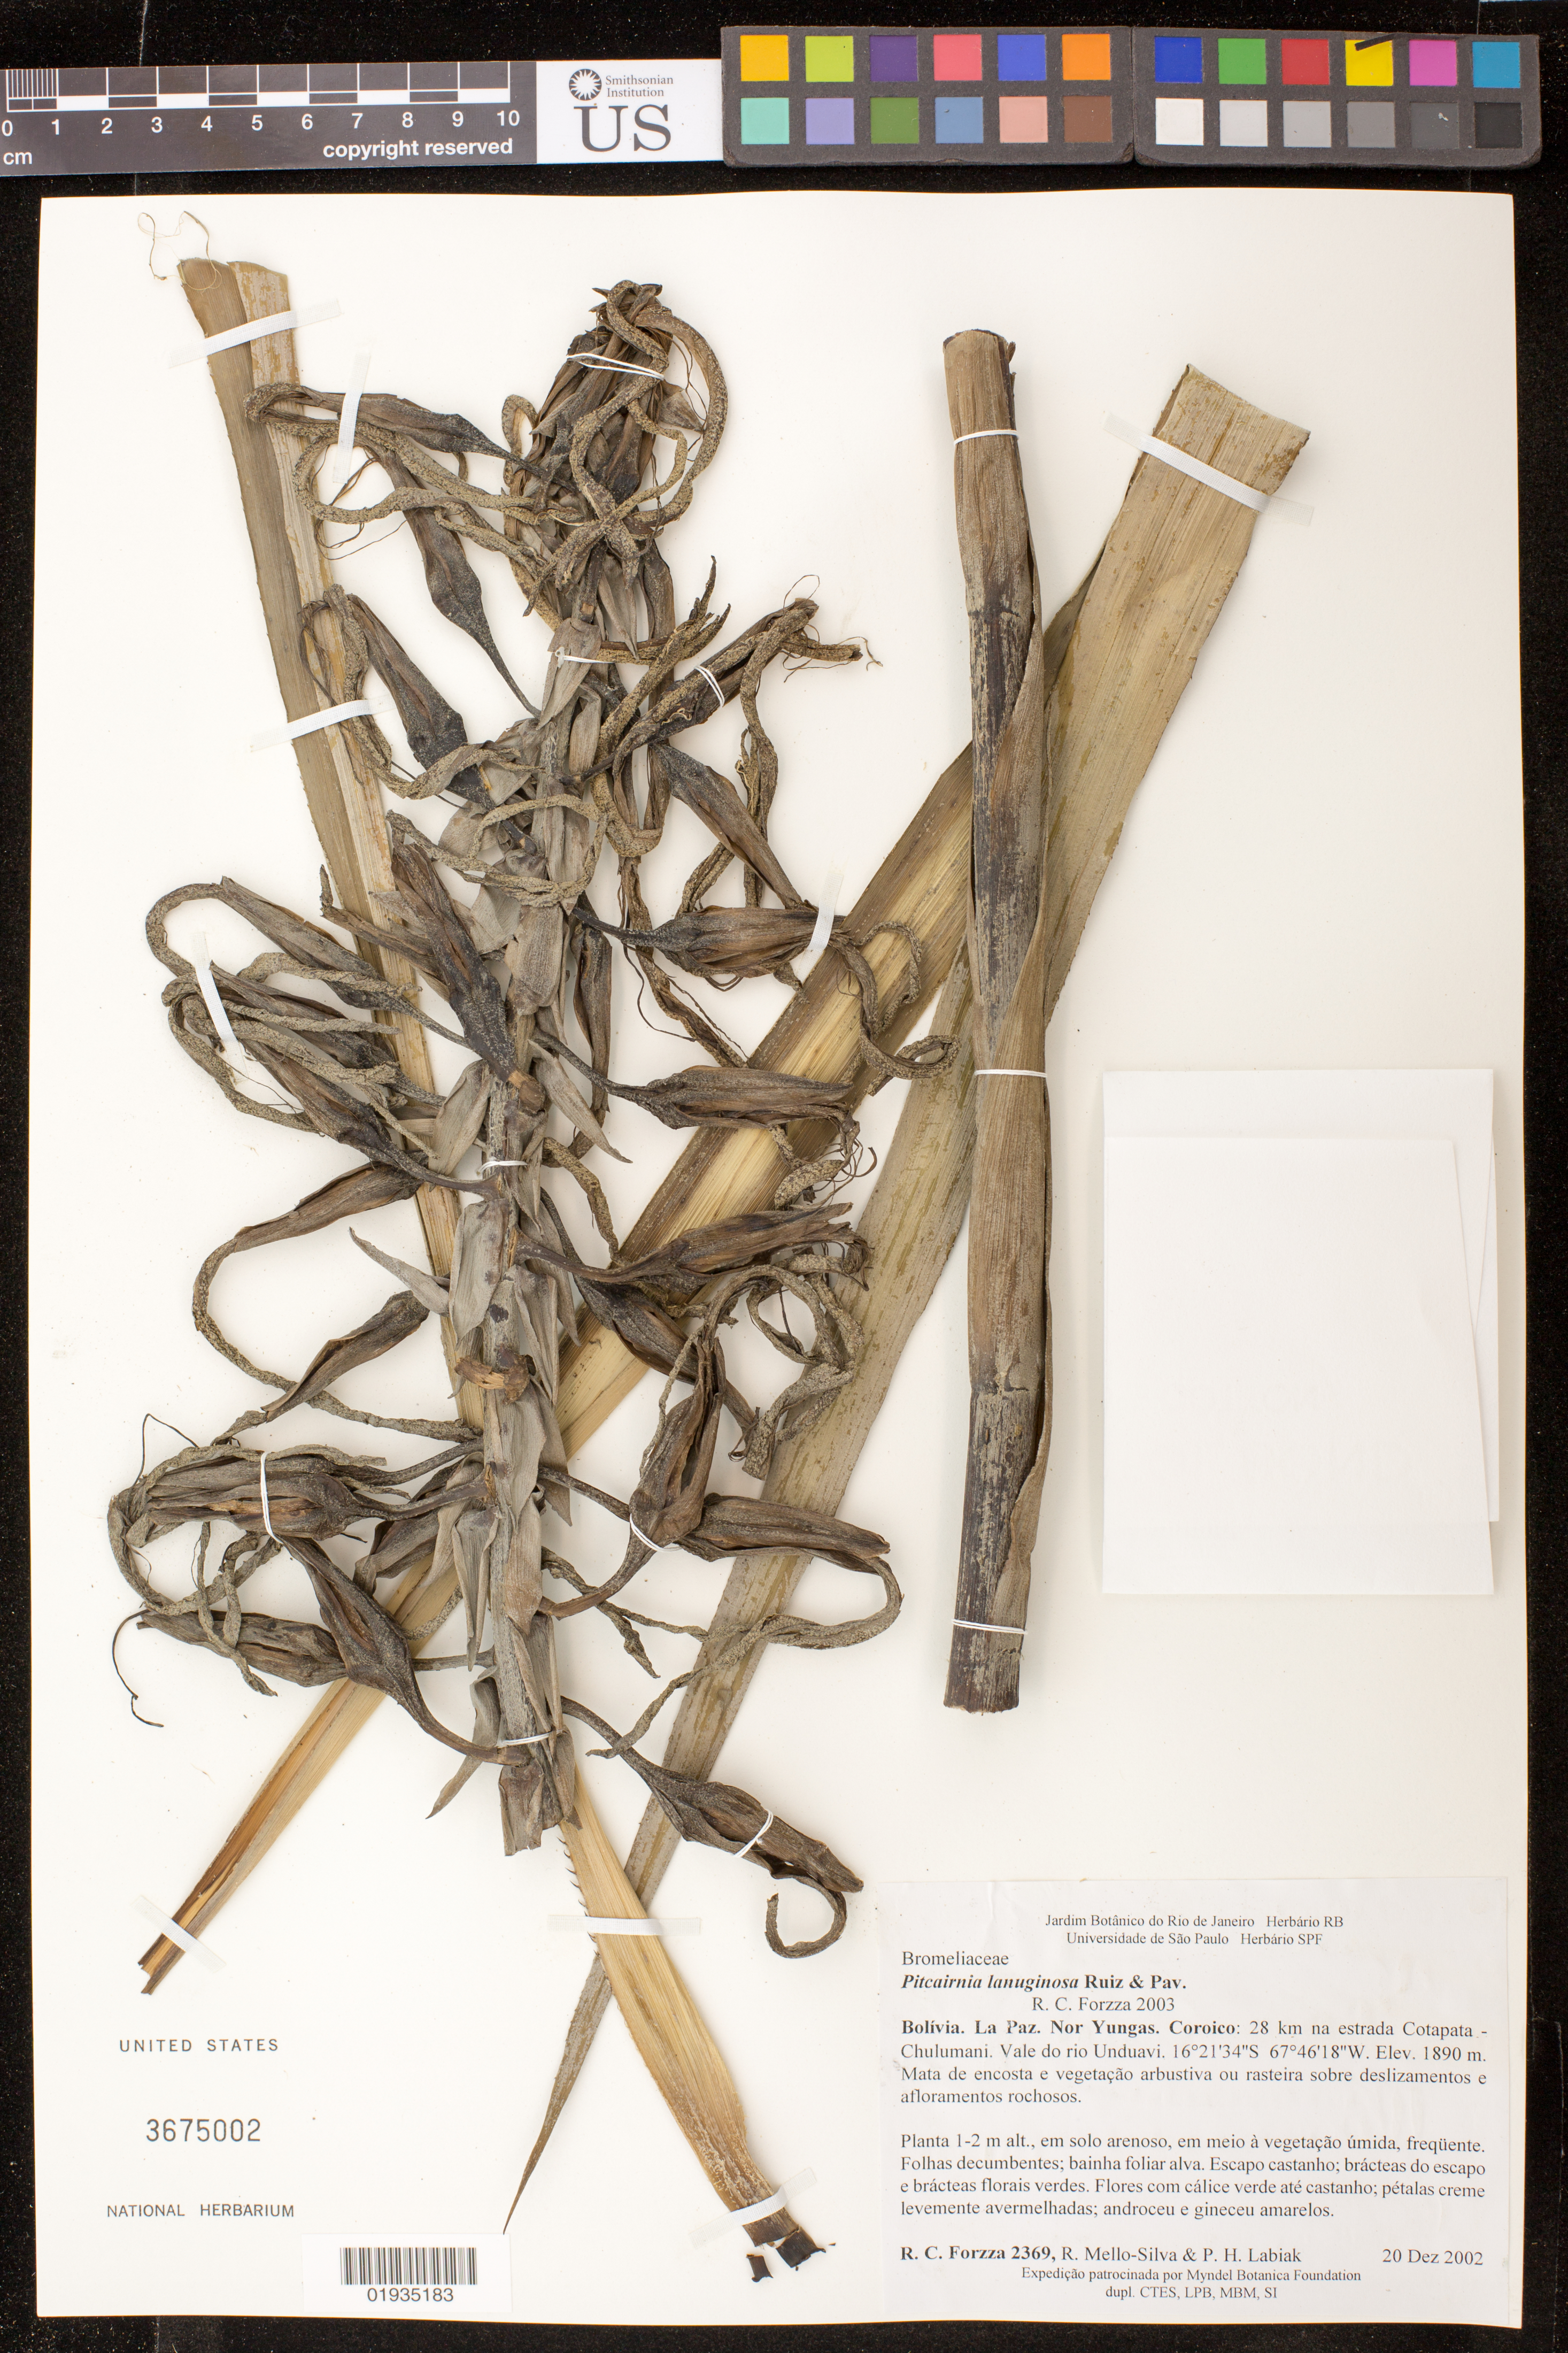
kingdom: Plantae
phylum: Tracheophyta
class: Liliopsida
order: Poales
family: Bromeliaceae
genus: Pitcairnia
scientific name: Pitcairnia lanuginosa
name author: Ruiz & Pav.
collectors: R. C. Forzza, R. Mello-Silva & P. H. Labiak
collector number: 2369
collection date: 2002-12-20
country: Bolivia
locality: La Paz. Nor Yungas. Coroico: 28km na estrada Cotapata-Chulumani. Vale do rio Unduavi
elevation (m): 1890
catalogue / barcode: US 3675002